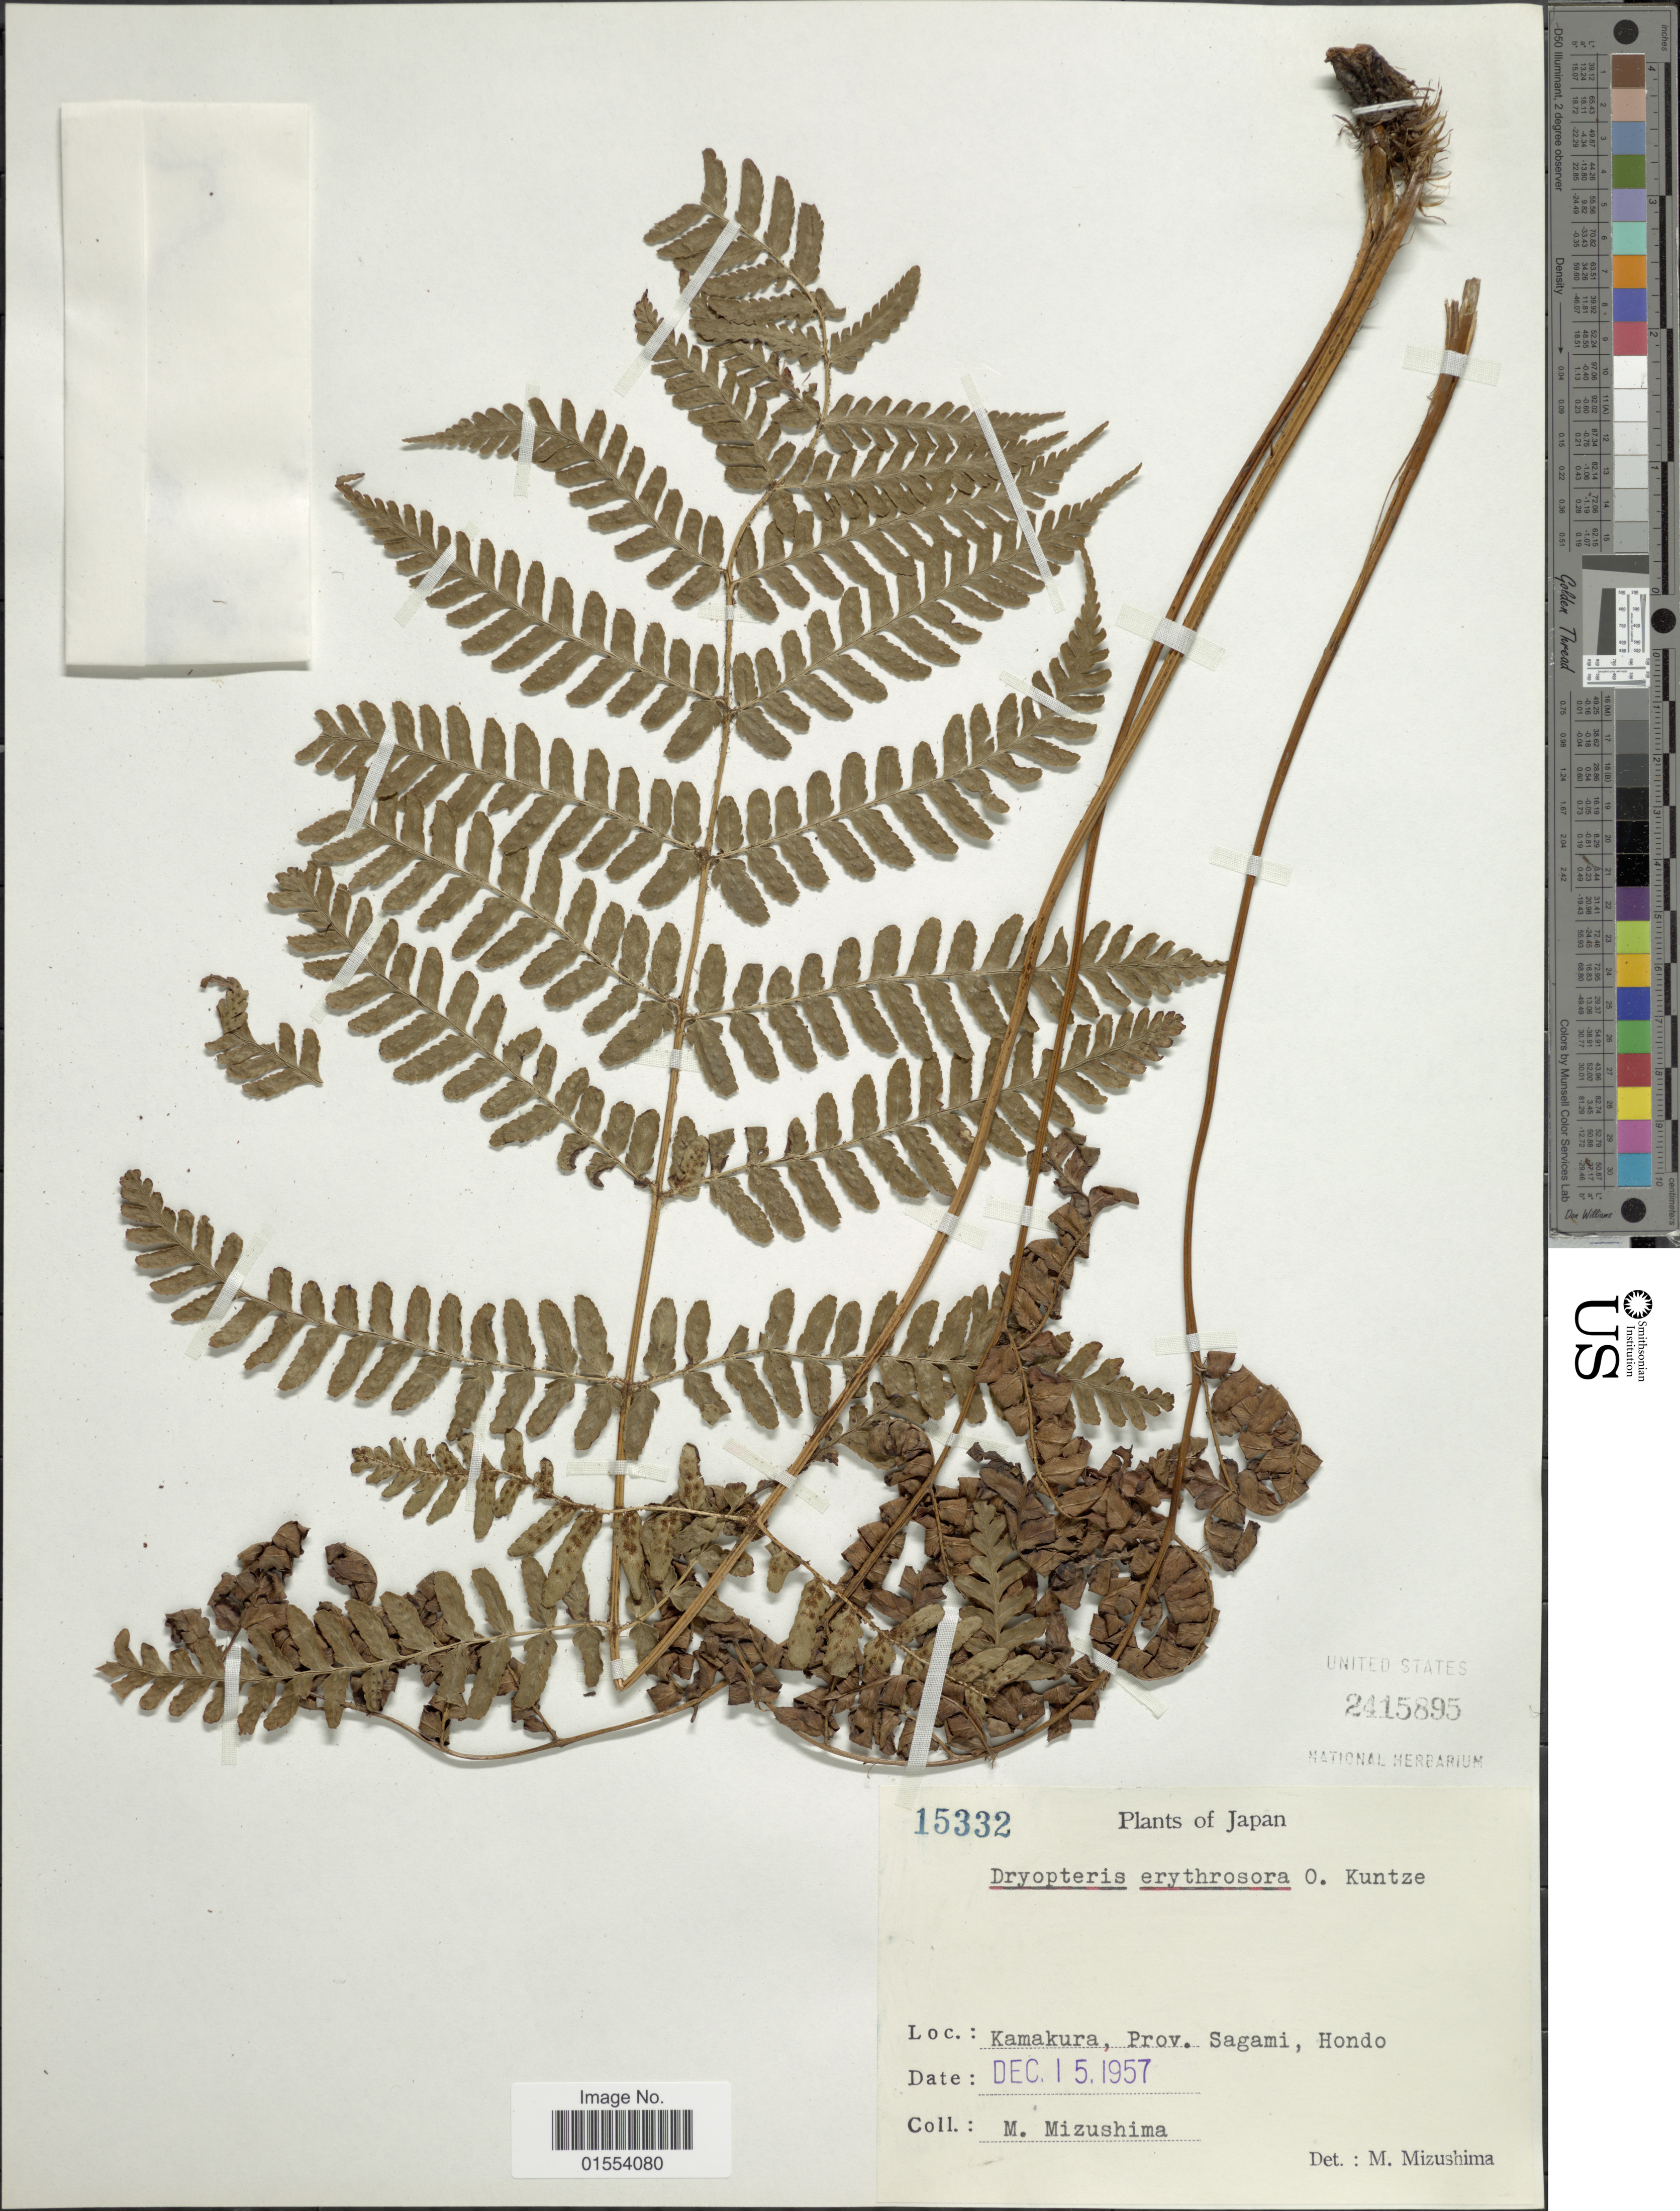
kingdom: Plantae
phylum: Tracheophyta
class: Polypodiopsida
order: Polypodiales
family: Dryopteridaceae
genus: Dryopteris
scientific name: Dryopteris erythrosora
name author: (D.C. Eaton) Kuntze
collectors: M. Mizushima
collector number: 15332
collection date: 1957-12-15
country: Japan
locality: Kamakura, Prov. Sagami, Hondo.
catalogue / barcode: US 2415895